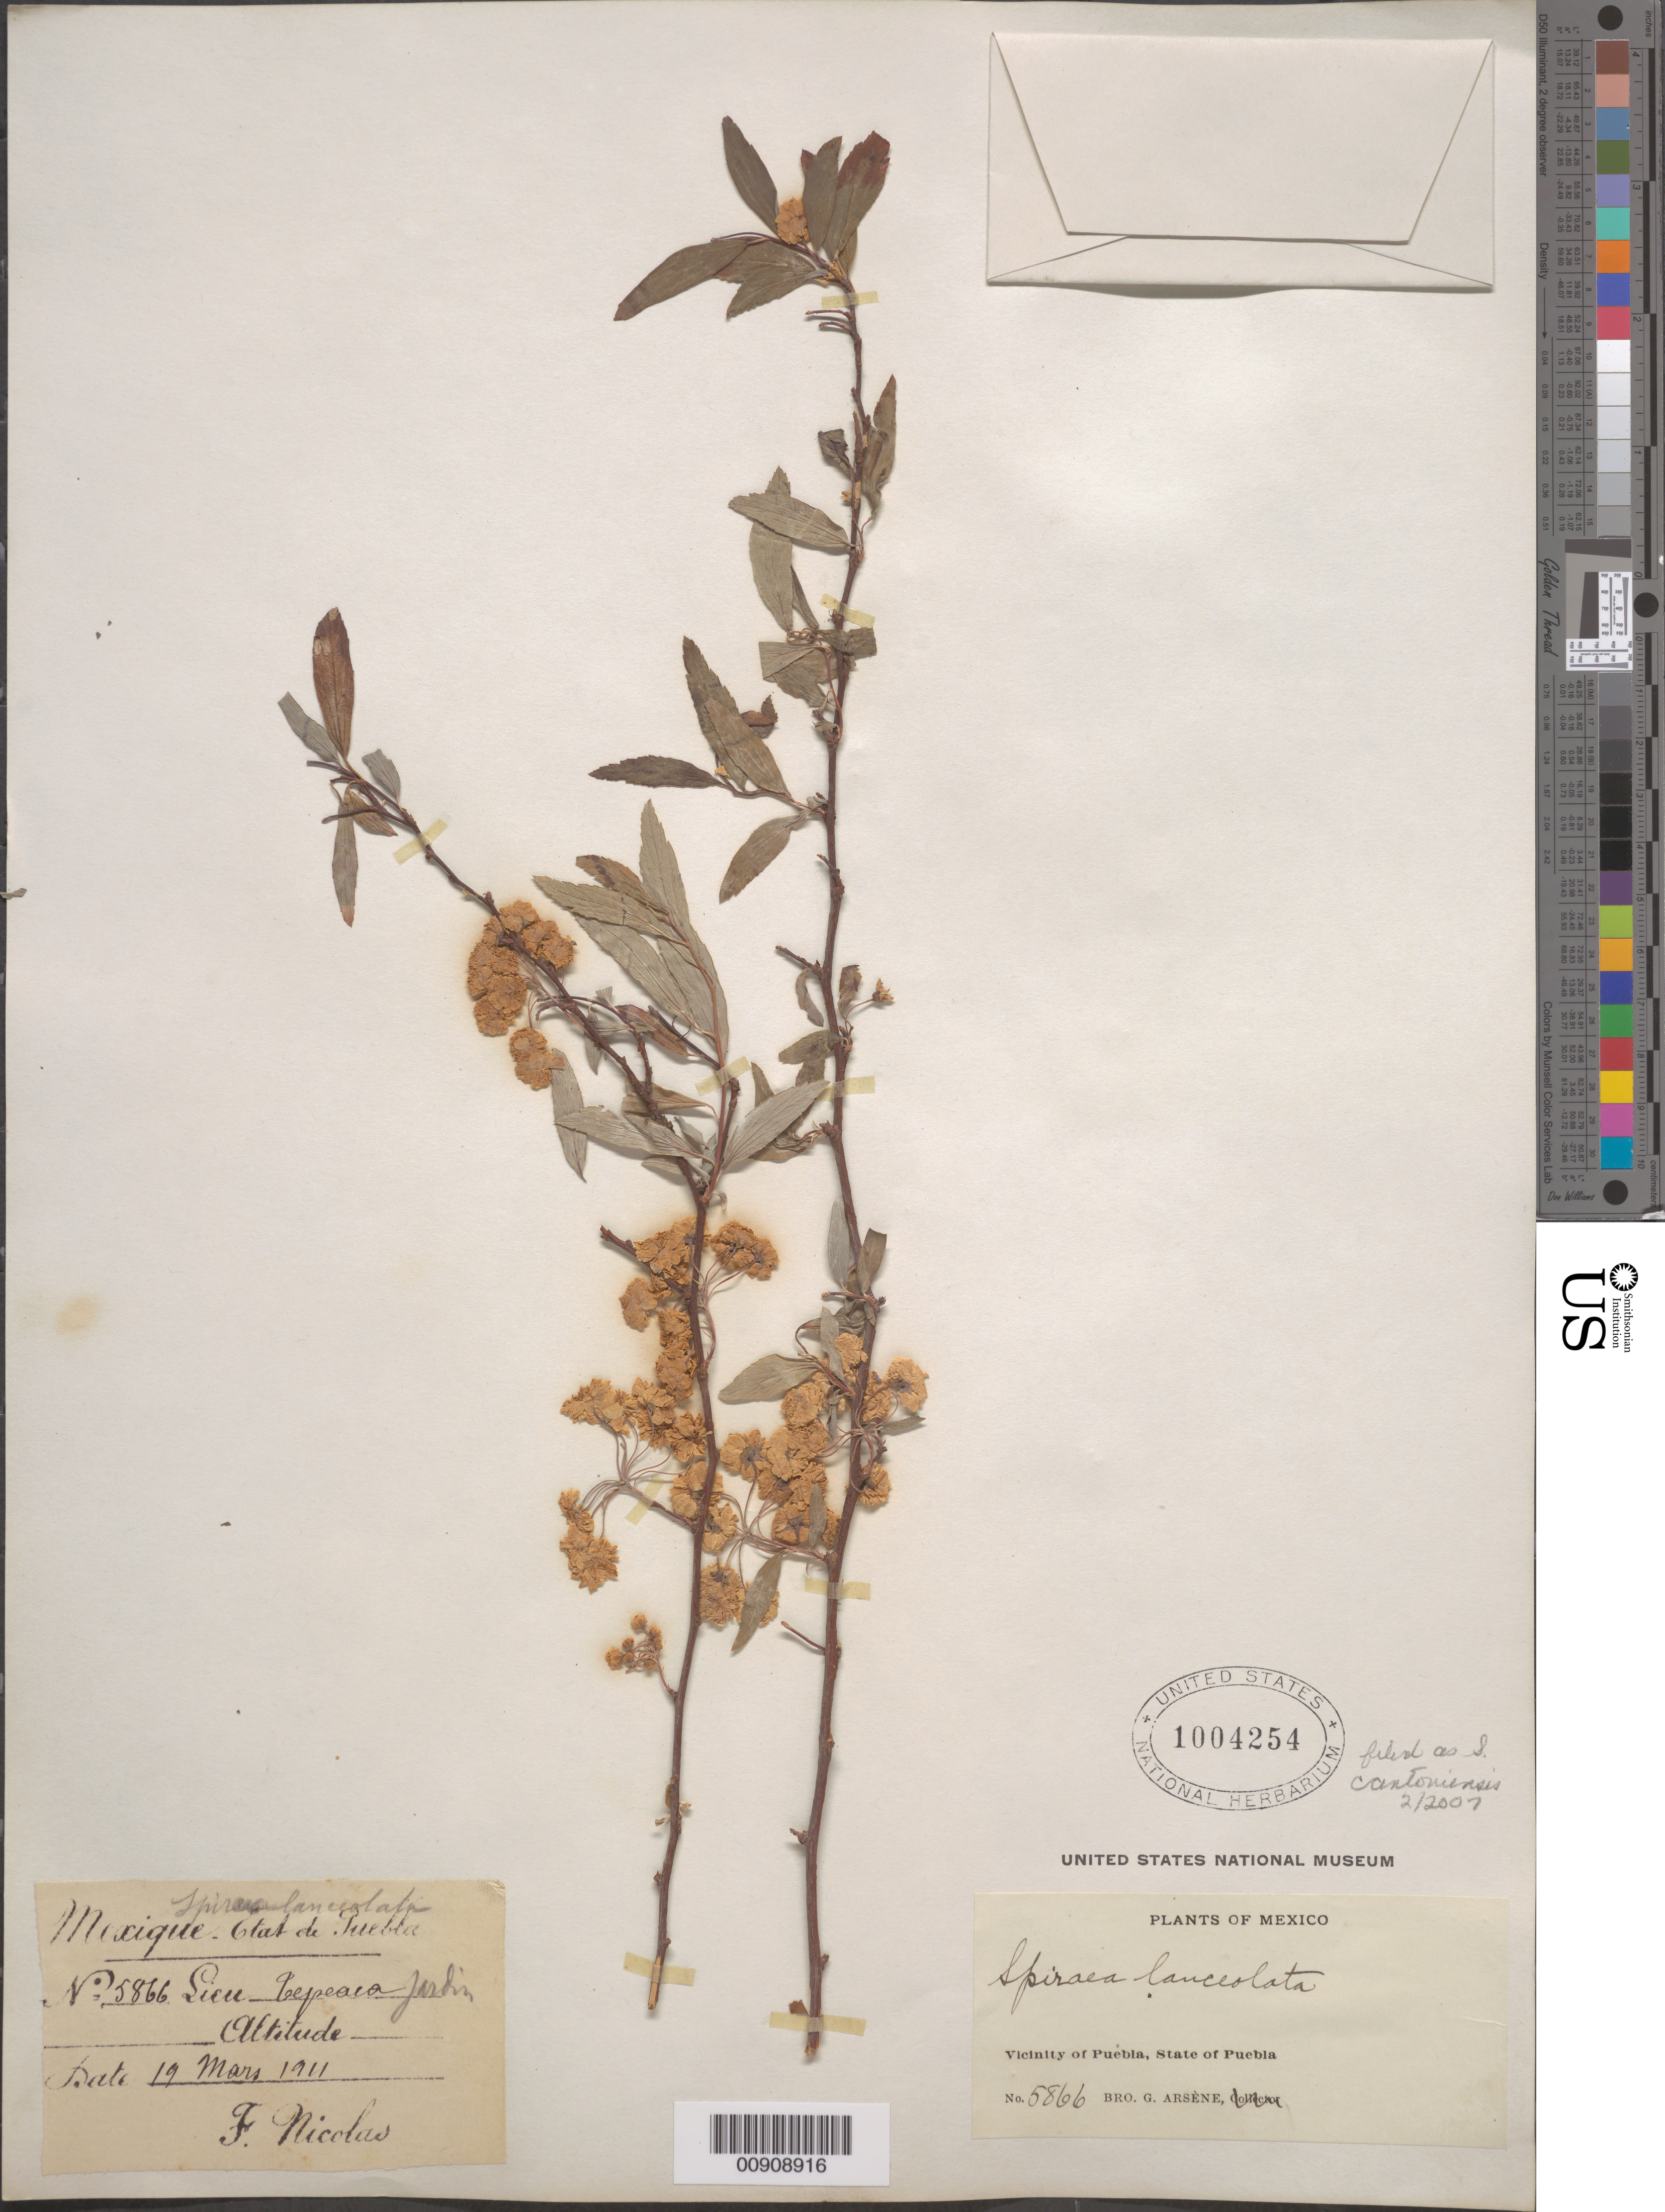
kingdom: Plantae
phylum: Tracheophyta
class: Magnoliopsida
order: Rosales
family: Rosaceae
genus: Spiraea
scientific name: Spiraea cantoniensis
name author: Lour.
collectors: B. Nicolas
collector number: Arsène, Bro. G. No. 5866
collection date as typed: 19 Mar 1911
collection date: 1911-03-19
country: Mexico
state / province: Puebla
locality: Tepeaca Jardin. Vicinity of Puebla, State of Puebla.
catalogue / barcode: US 1004254